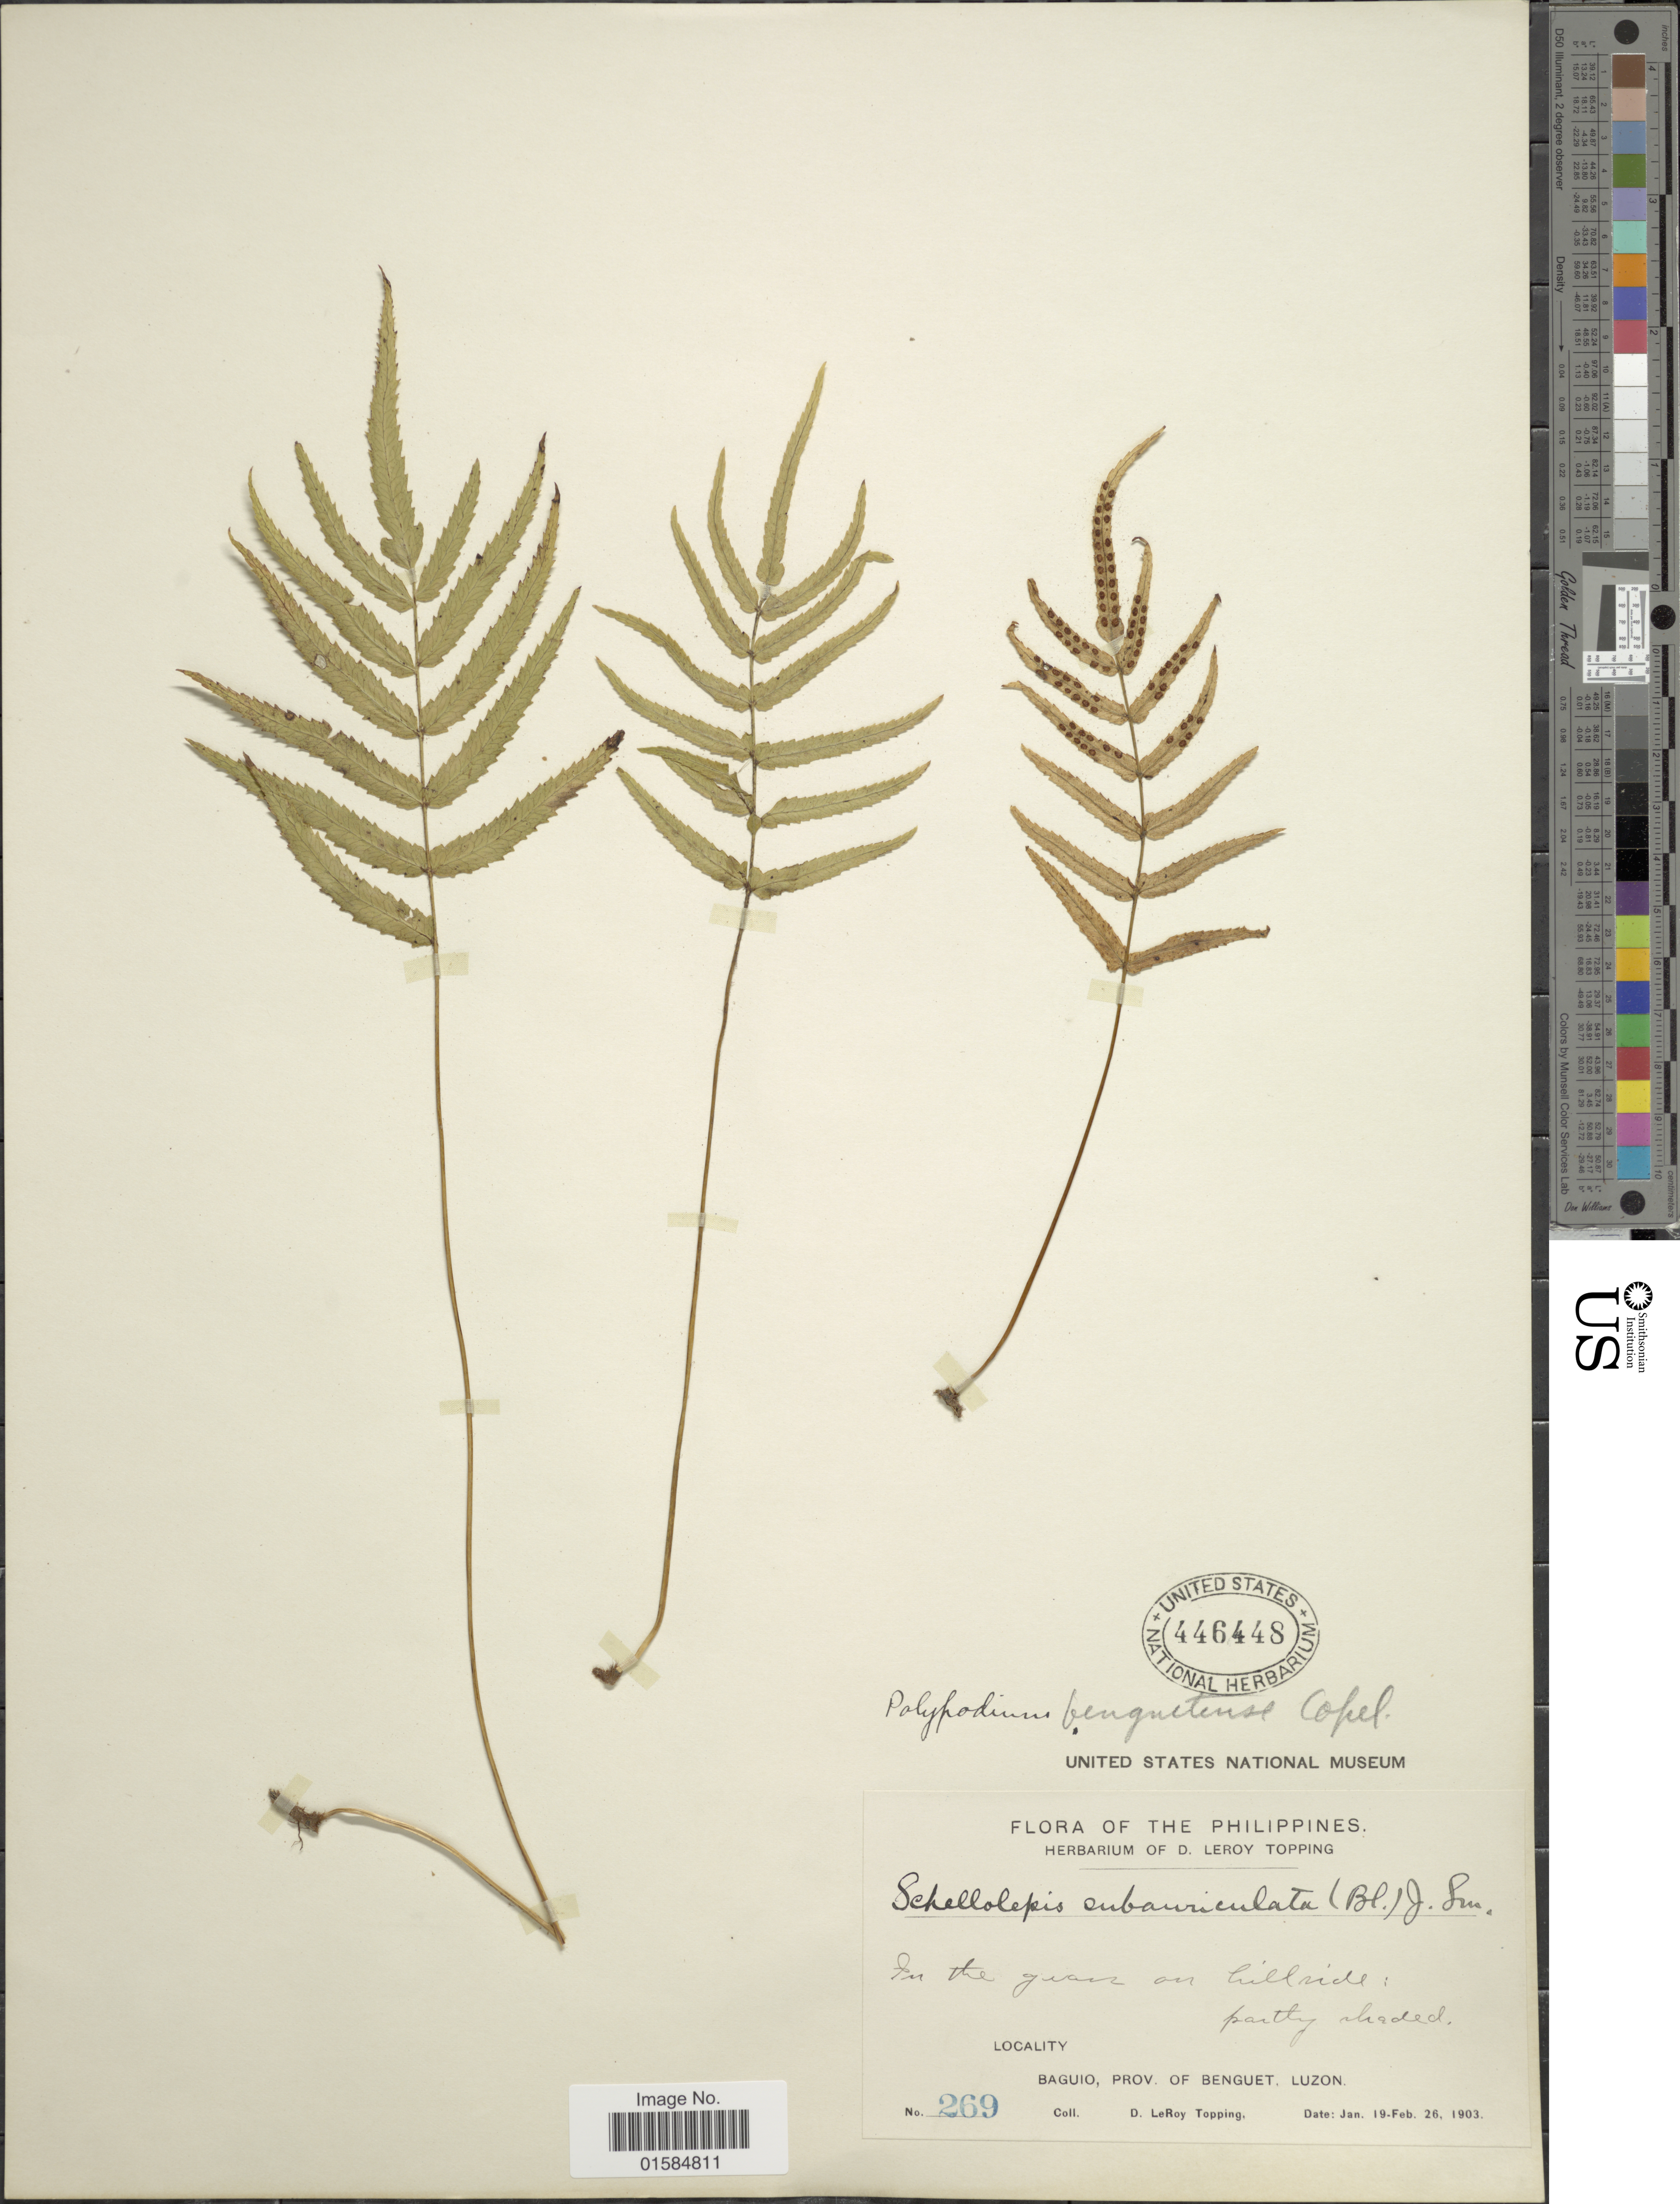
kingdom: Plantae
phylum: Tracheophyta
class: Polypodiopsida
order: Polypodiales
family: Polypodiaceae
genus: Goniophlebium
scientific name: Goniophlebium benguetense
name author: (Copel.) Copel.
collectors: D. L. Topping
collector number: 269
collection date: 1903-01-19/1903-02-26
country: Philippines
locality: Baguio, Prov. of Benguet, Luzon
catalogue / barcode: US 446448